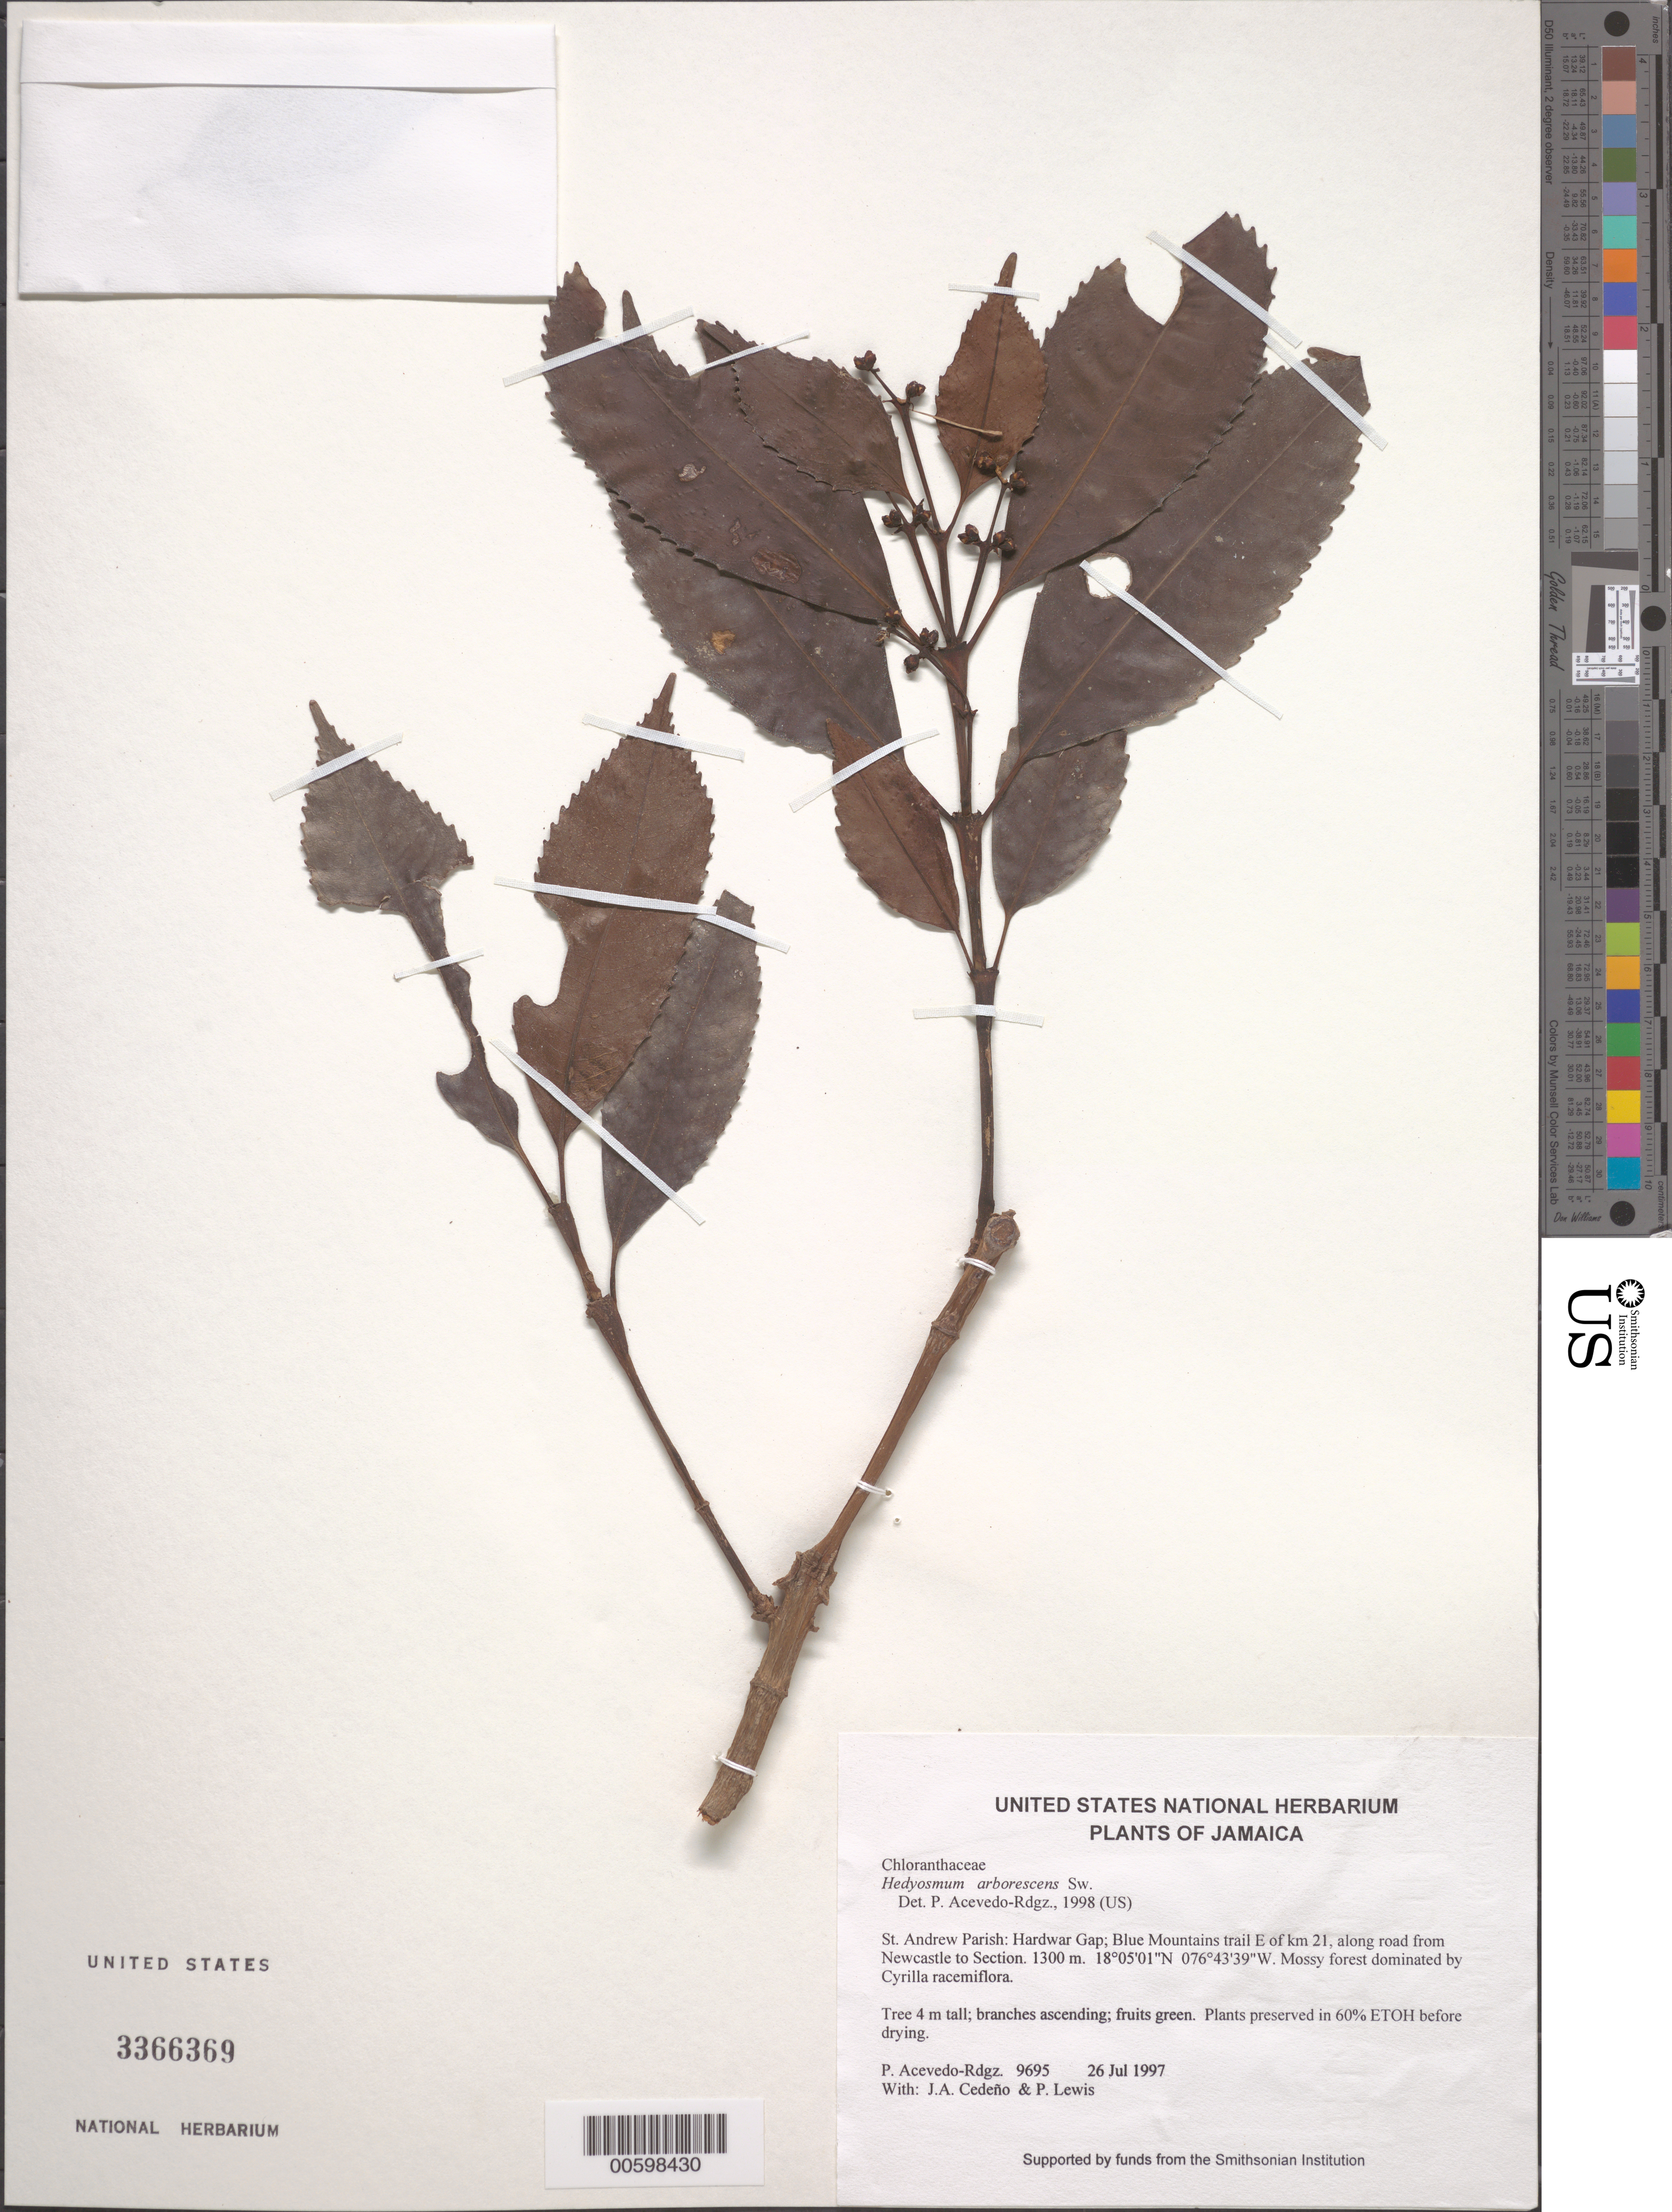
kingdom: Plantae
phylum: Tracheophyta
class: Magnoliopsida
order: Chloranthales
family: Chloranthaceae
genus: Hedyosmum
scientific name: Hedyosmum arborescens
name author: Sw.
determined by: Acevedo-Rodríguez, P., (BOT), Smithsonian Institution - National Museum of Natural History (UNITED STATES)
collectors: P. Acevedo-Rodr., J. A. Cedeño M. & P. Lewis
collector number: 9695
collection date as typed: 26 Jul 1997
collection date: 1997-07-26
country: Jamaica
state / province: Saint Andrew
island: Jamaica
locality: St. Andrew Parish: Hardwar Gap; Blue Mountains trail E of km 21, along road from Newcastle to Section.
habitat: Mossy forest dominated by Cyrilla racemiflora.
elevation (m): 1300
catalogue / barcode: US 3366369